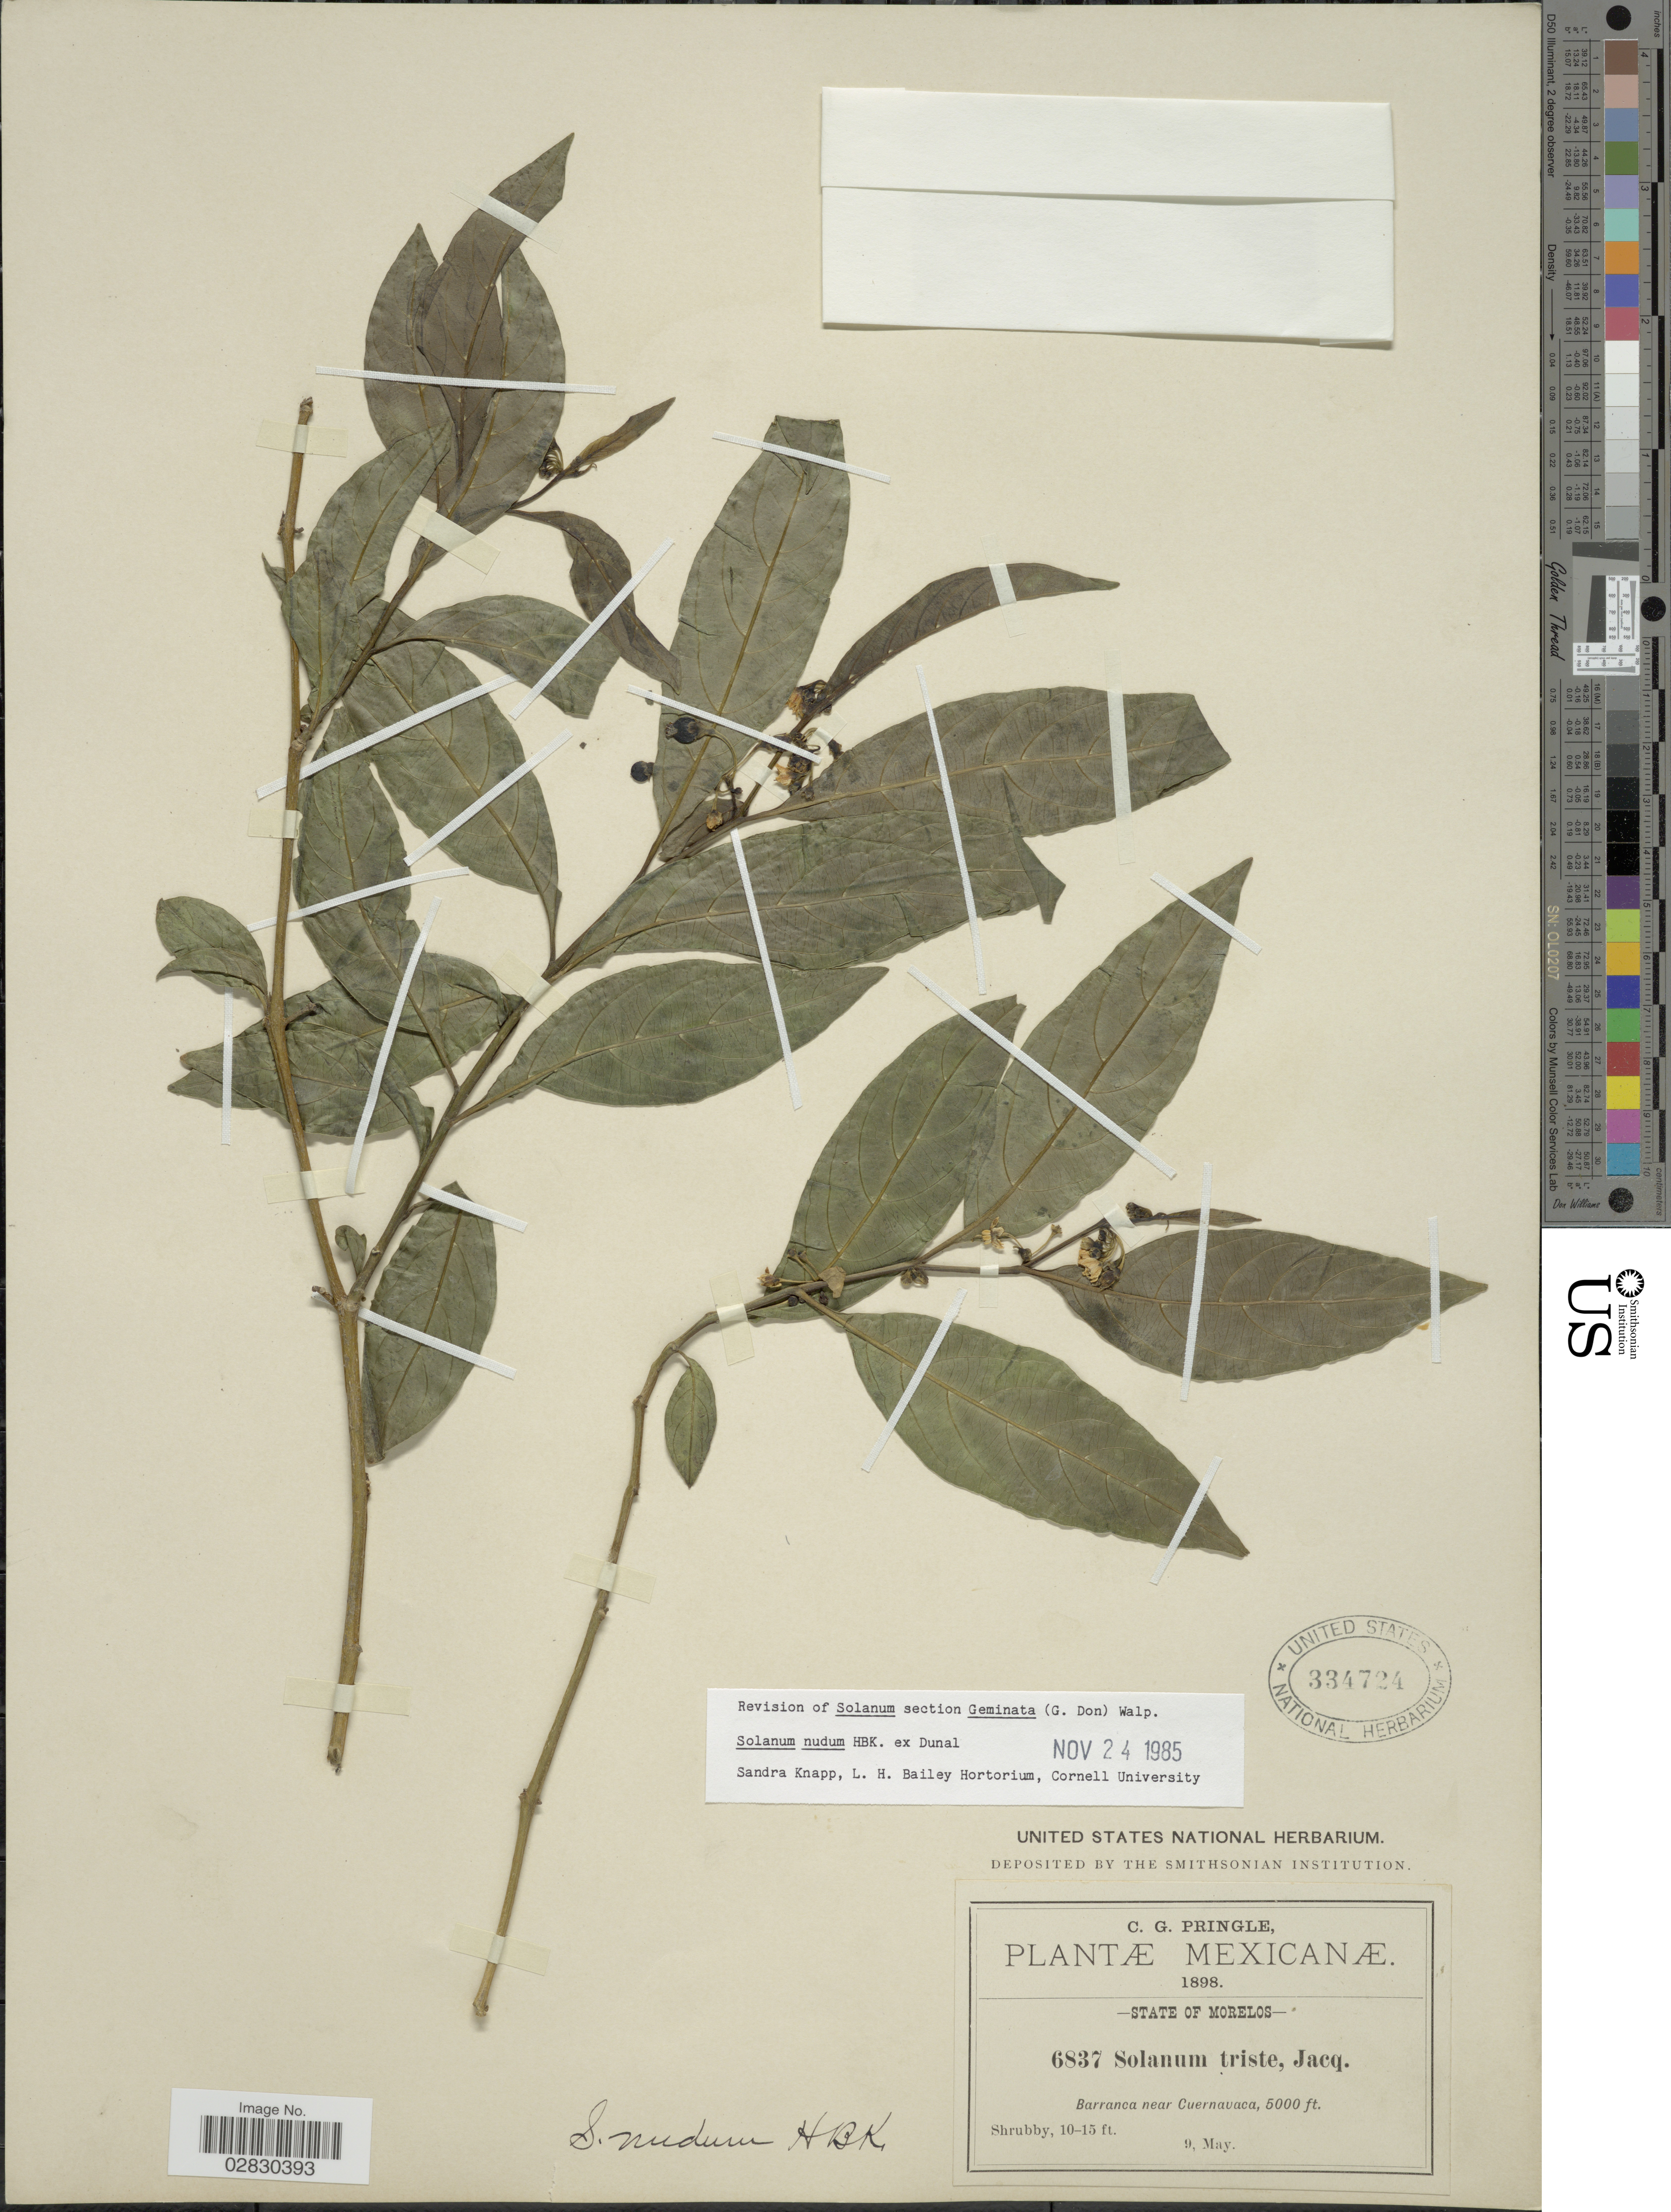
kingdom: Plantae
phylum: Tracheophyta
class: Magnoliopsida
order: Solanales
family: Solanaceae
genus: Solanum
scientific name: Solanum nudum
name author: Humb. & Bonpl. ex Dunal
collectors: C. G. Pringle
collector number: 6837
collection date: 1898-05-09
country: Mexico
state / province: Morelos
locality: Barranca near Cuernavaca.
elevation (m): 1524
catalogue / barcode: US 334724